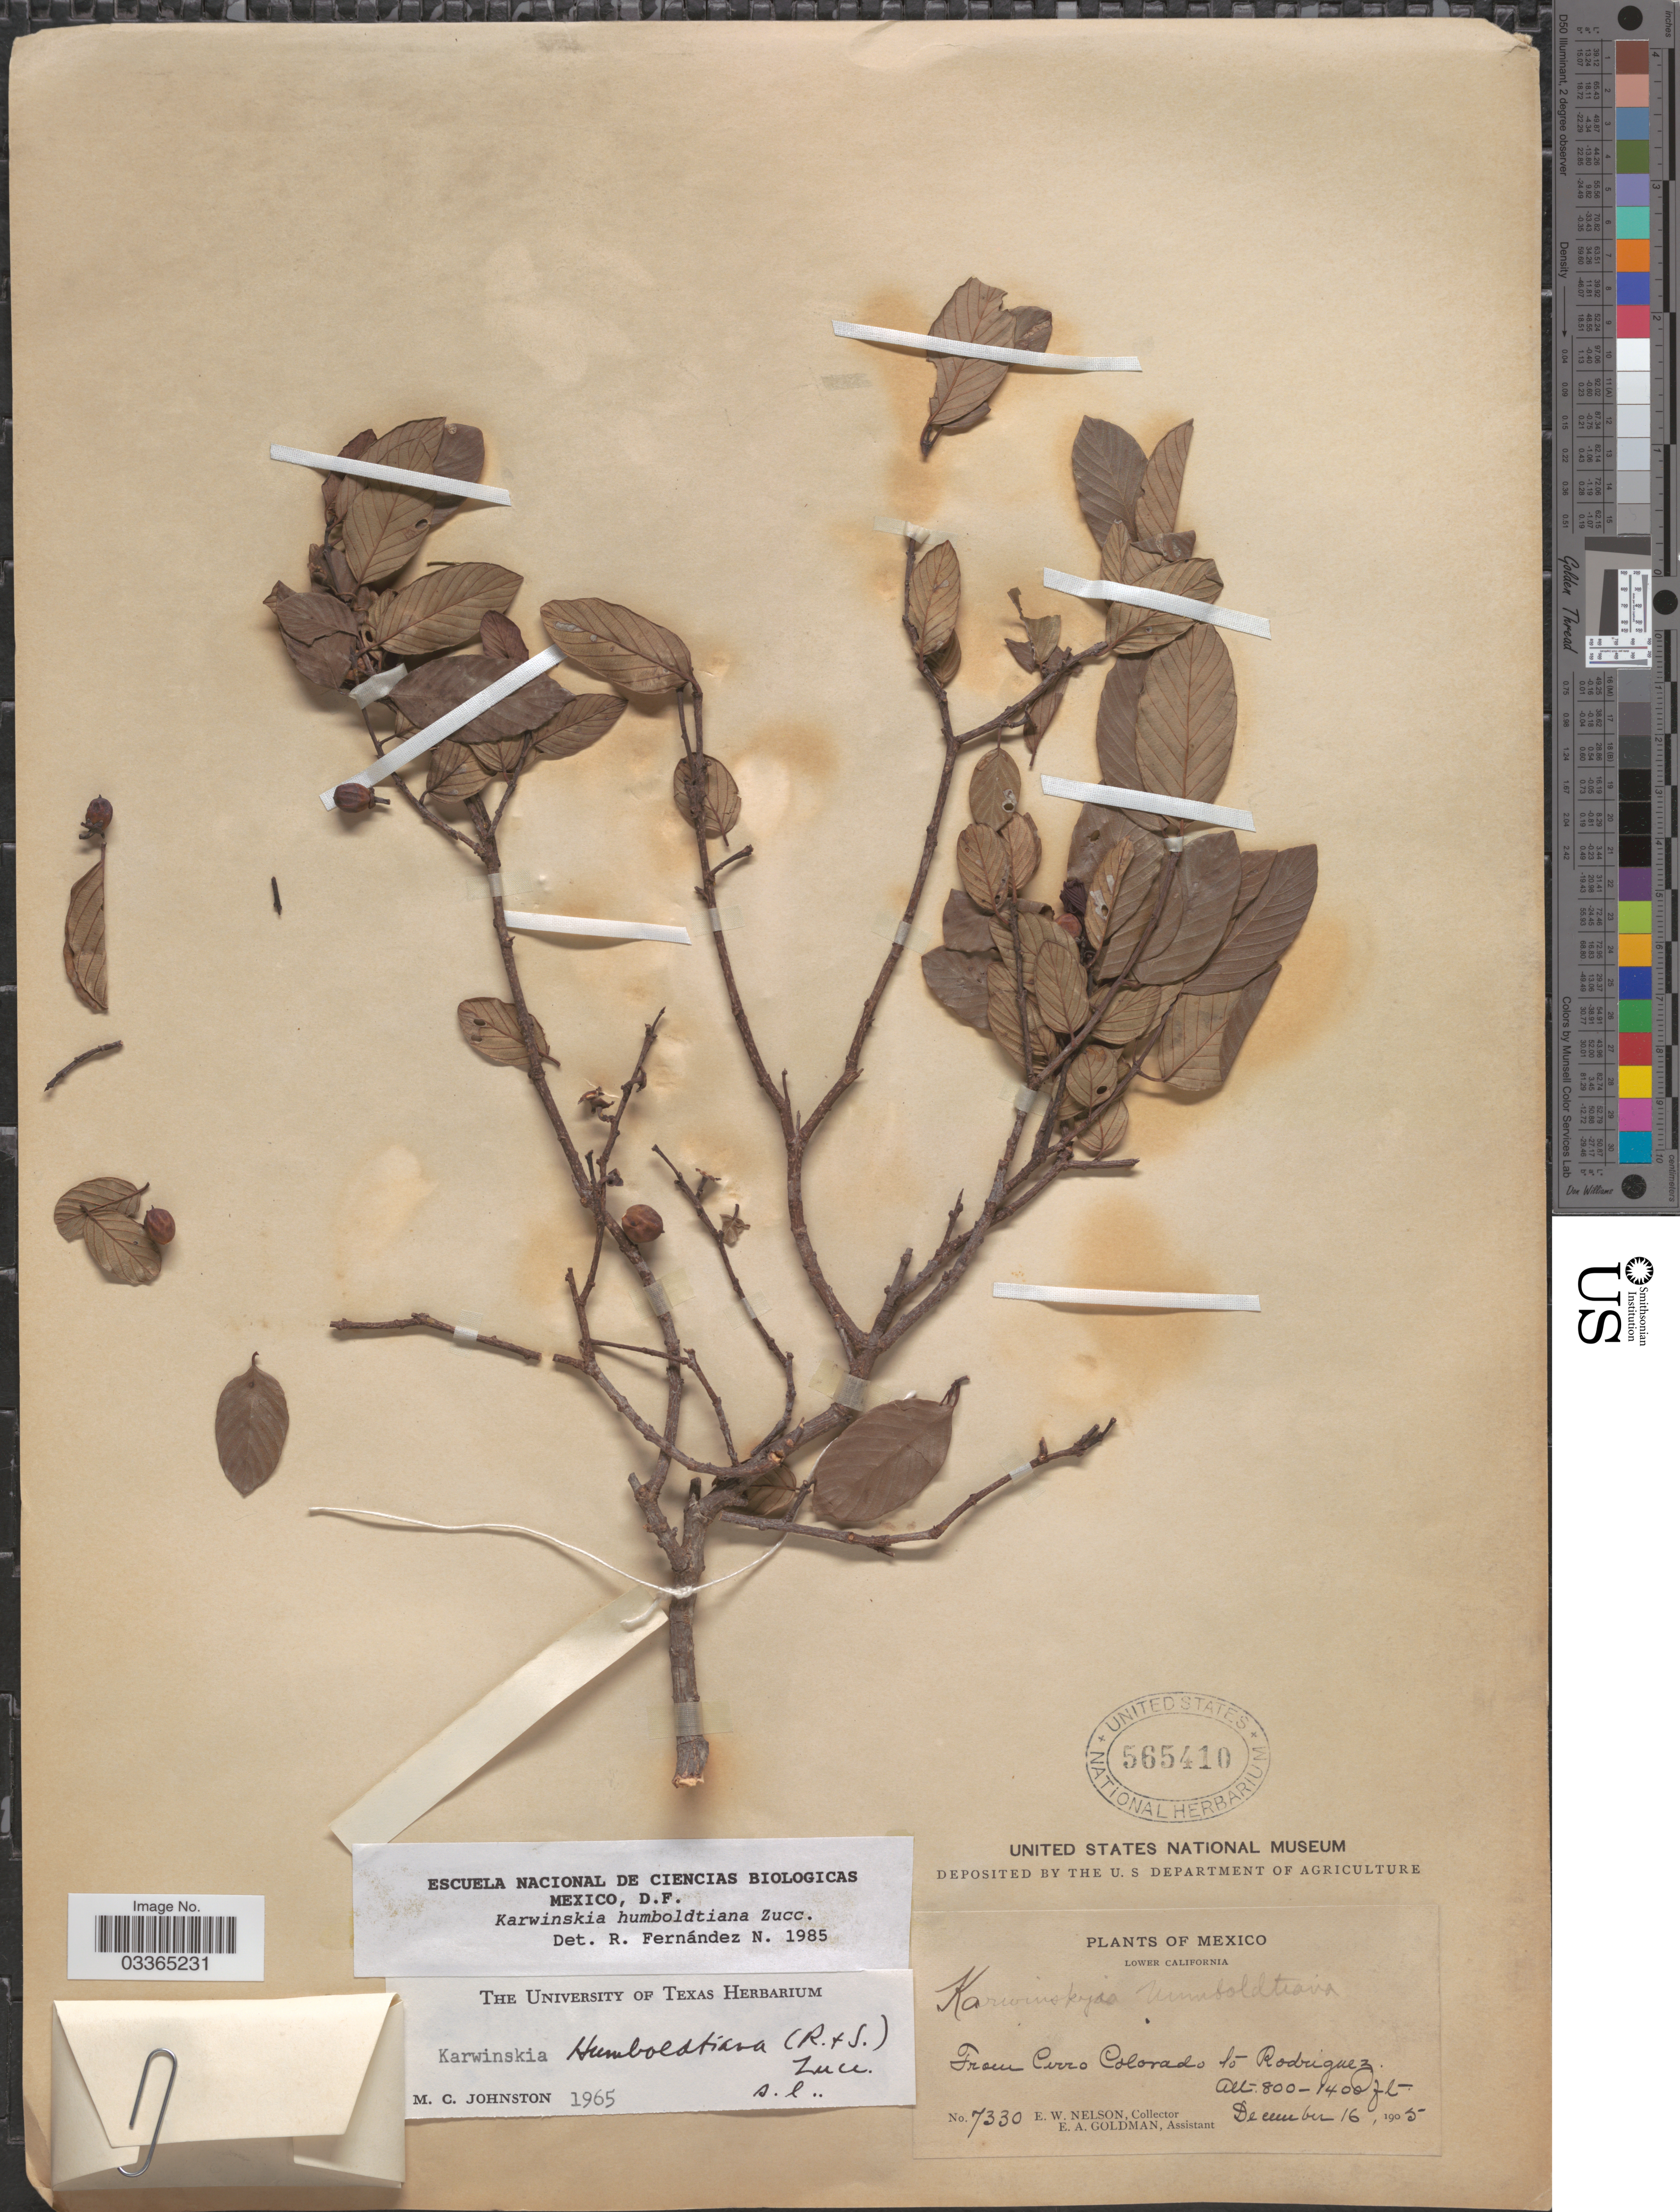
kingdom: Plantae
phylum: Tracheophyta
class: Magnoliopsida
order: Rosales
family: Rhamnaceae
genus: Karwinskia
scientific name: Karwinskia humboldtiana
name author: (Schult.) Zucc.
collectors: E. W. Nelson & E. A. Goldman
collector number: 7330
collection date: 1905-12-16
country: Mexico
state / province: Baja California Norte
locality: Lower California. From Cerro Colorado to Rodriguez.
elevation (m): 244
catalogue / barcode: US 565410